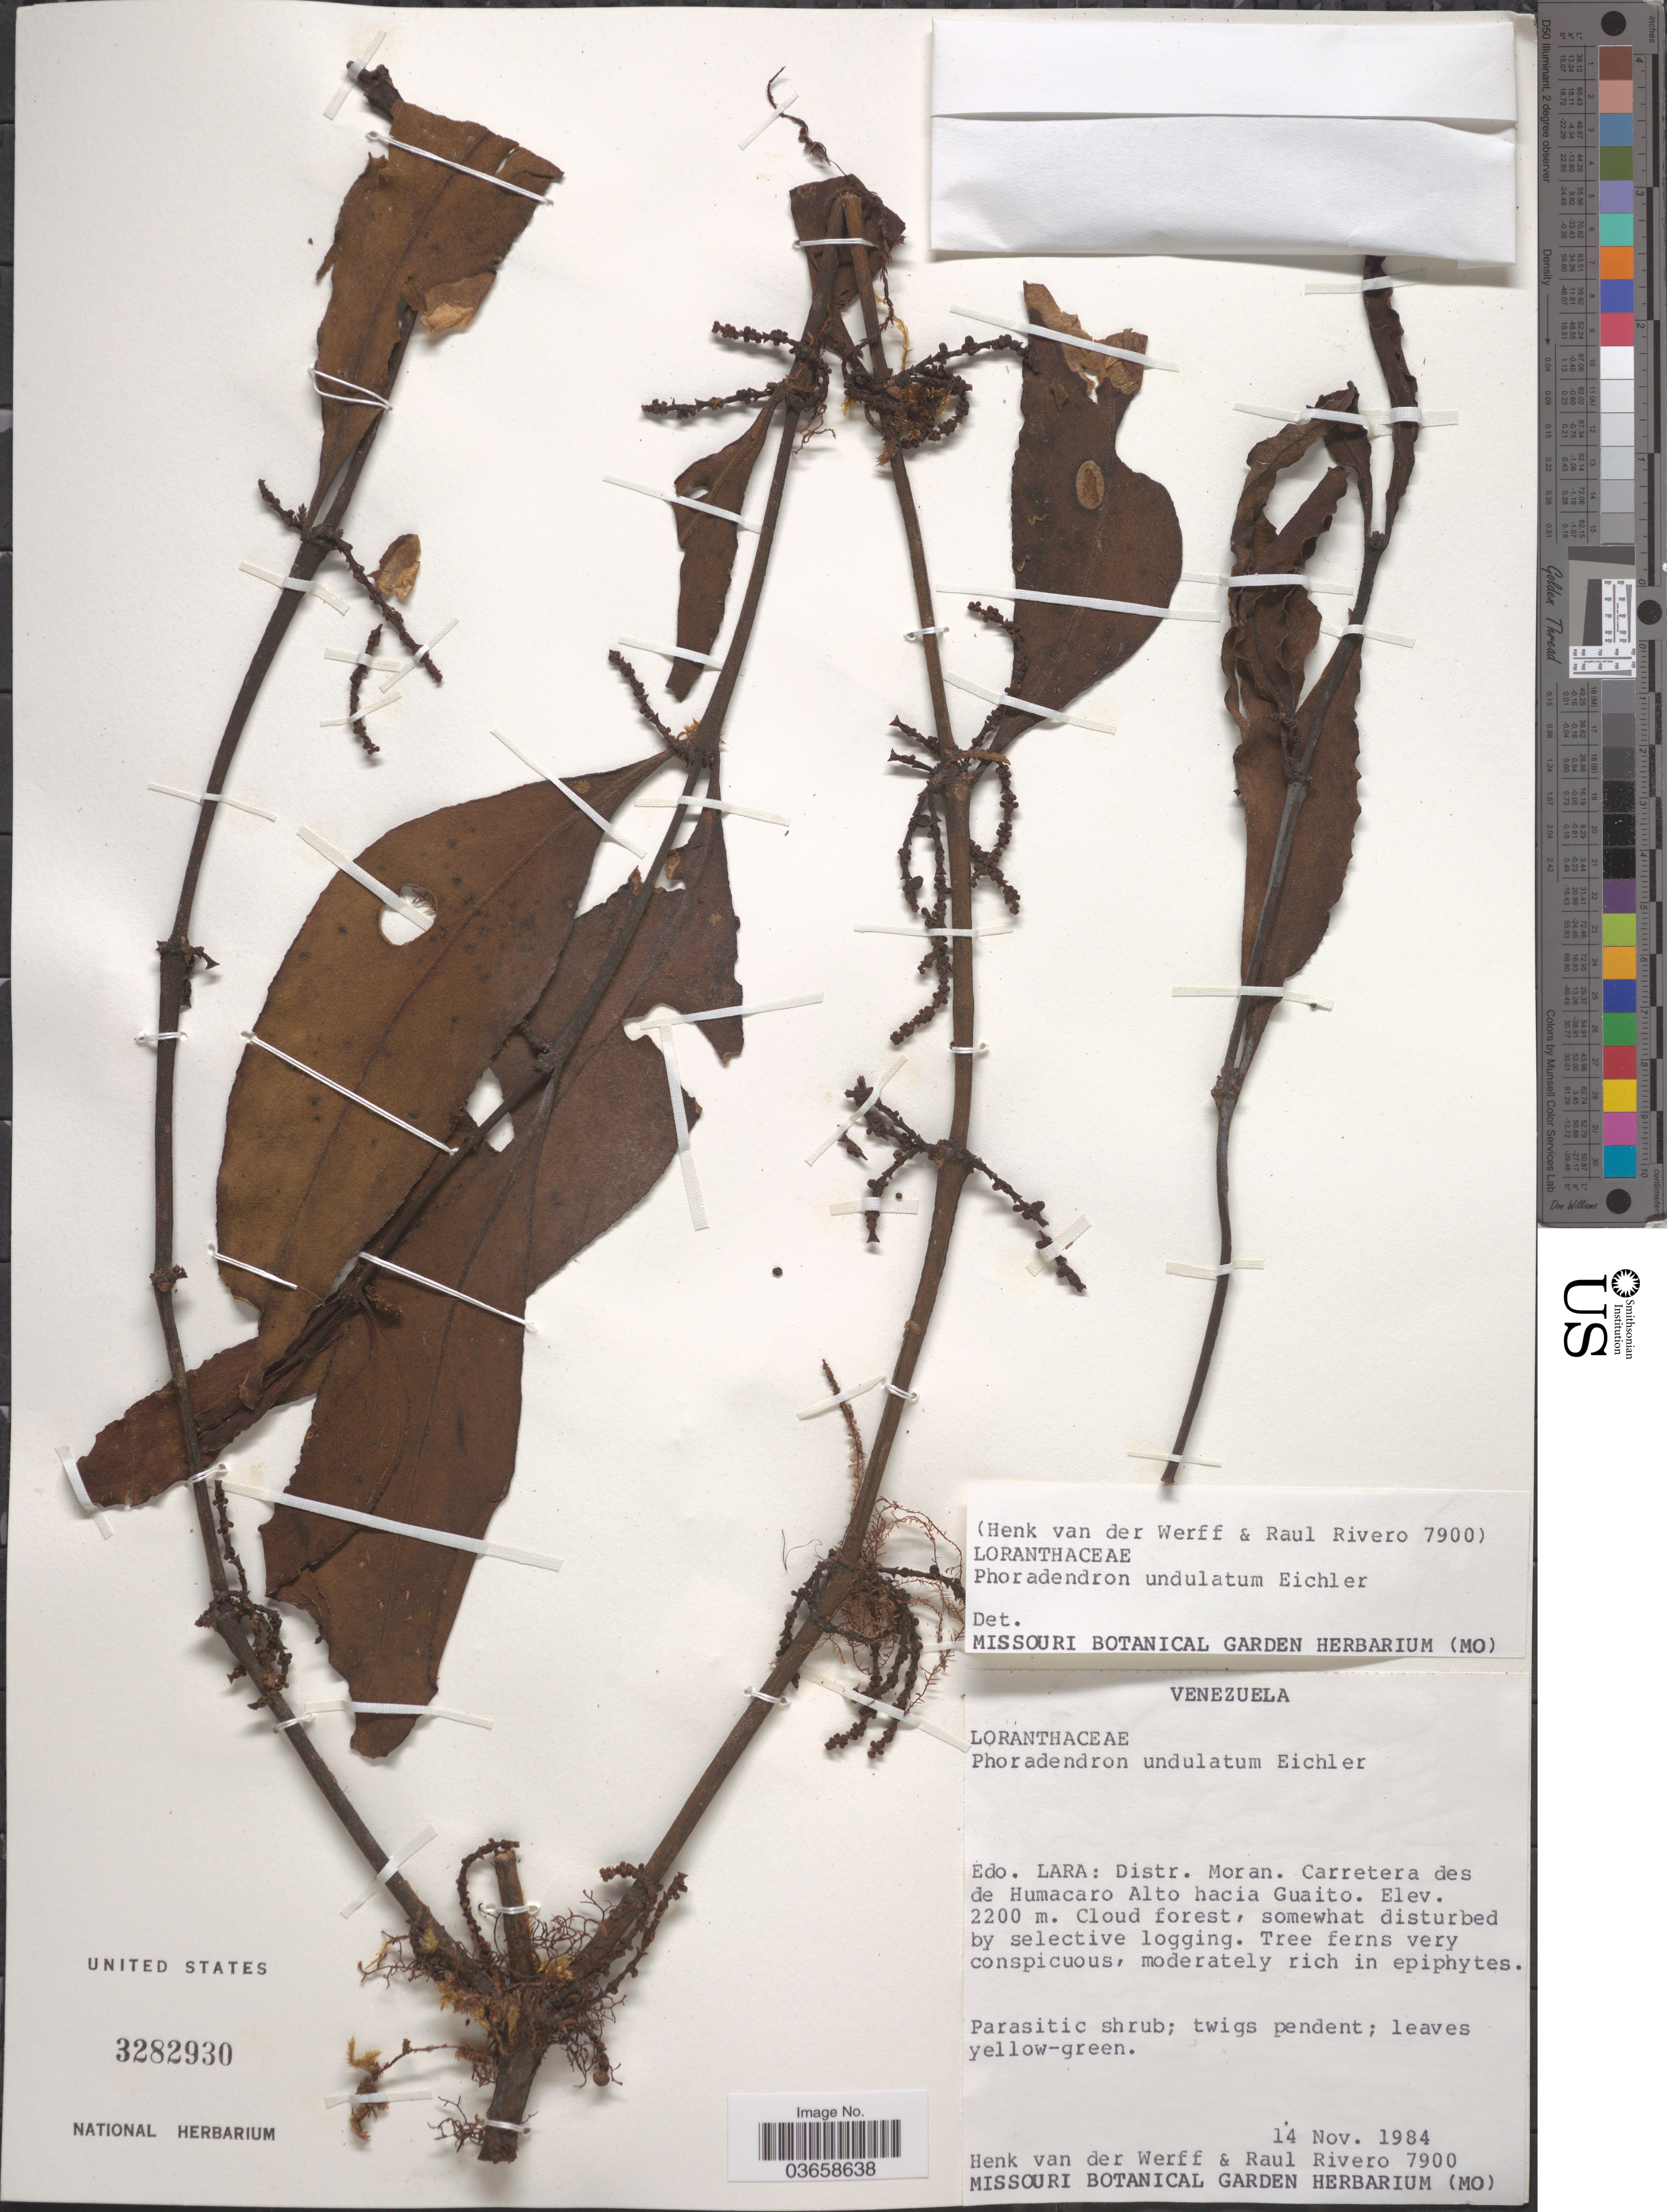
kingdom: Plantae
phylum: Tracheophyta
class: Magnoliopsida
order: Santalales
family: Viscaceae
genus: Phoradendron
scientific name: Phoradendron undulatum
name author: (Pohl ex DC.) Eichler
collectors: H. van der Werff & R. Rivero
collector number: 7900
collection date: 1984-11-14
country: Venezuela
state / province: Lara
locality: Distr. Moran. Carretera des de Humacaro Alto hacia Guaito.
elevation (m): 2200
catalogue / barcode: US 3282930